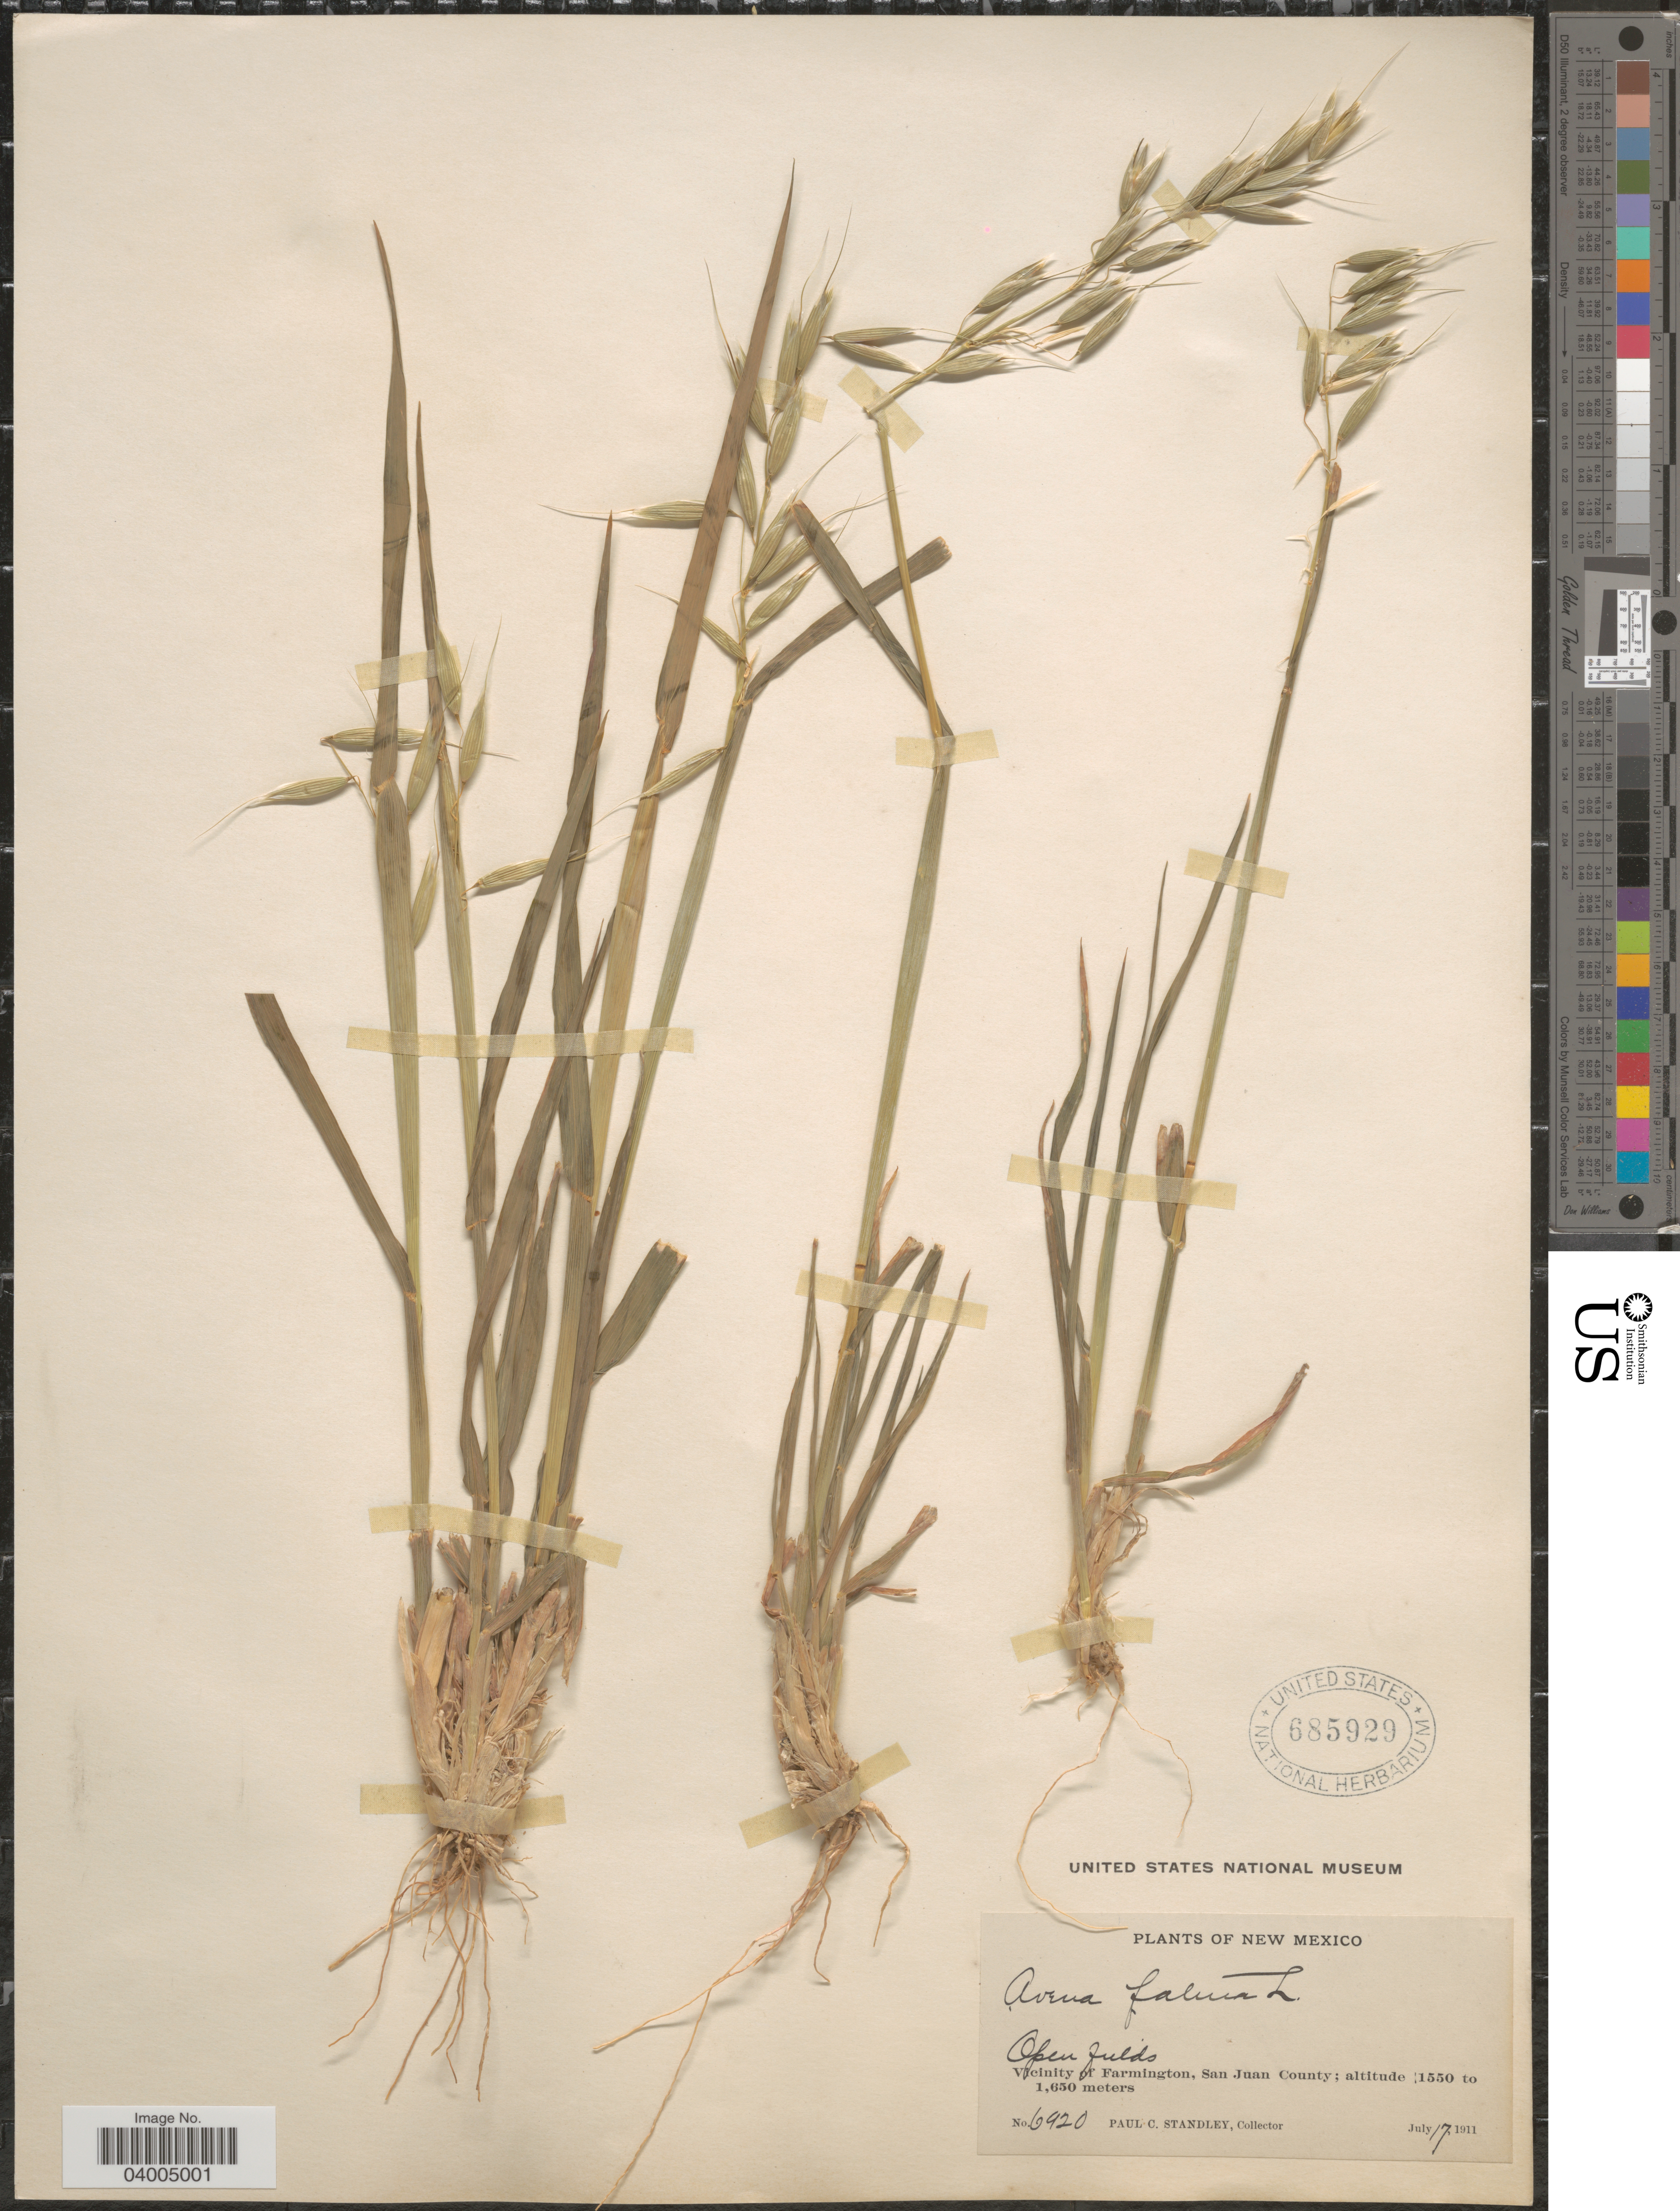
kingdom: Plantae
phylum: Tracheophyta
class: Liliopsida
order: Poales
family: Poaceae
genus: Avena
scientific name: Avena sativa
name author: L.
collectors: P. C. Standley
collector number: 6920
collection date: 1911-07-17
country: United States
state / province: New Mexico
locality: Vicinity of Farmington, San Juan County.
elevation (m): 1550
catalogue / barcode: US 685929